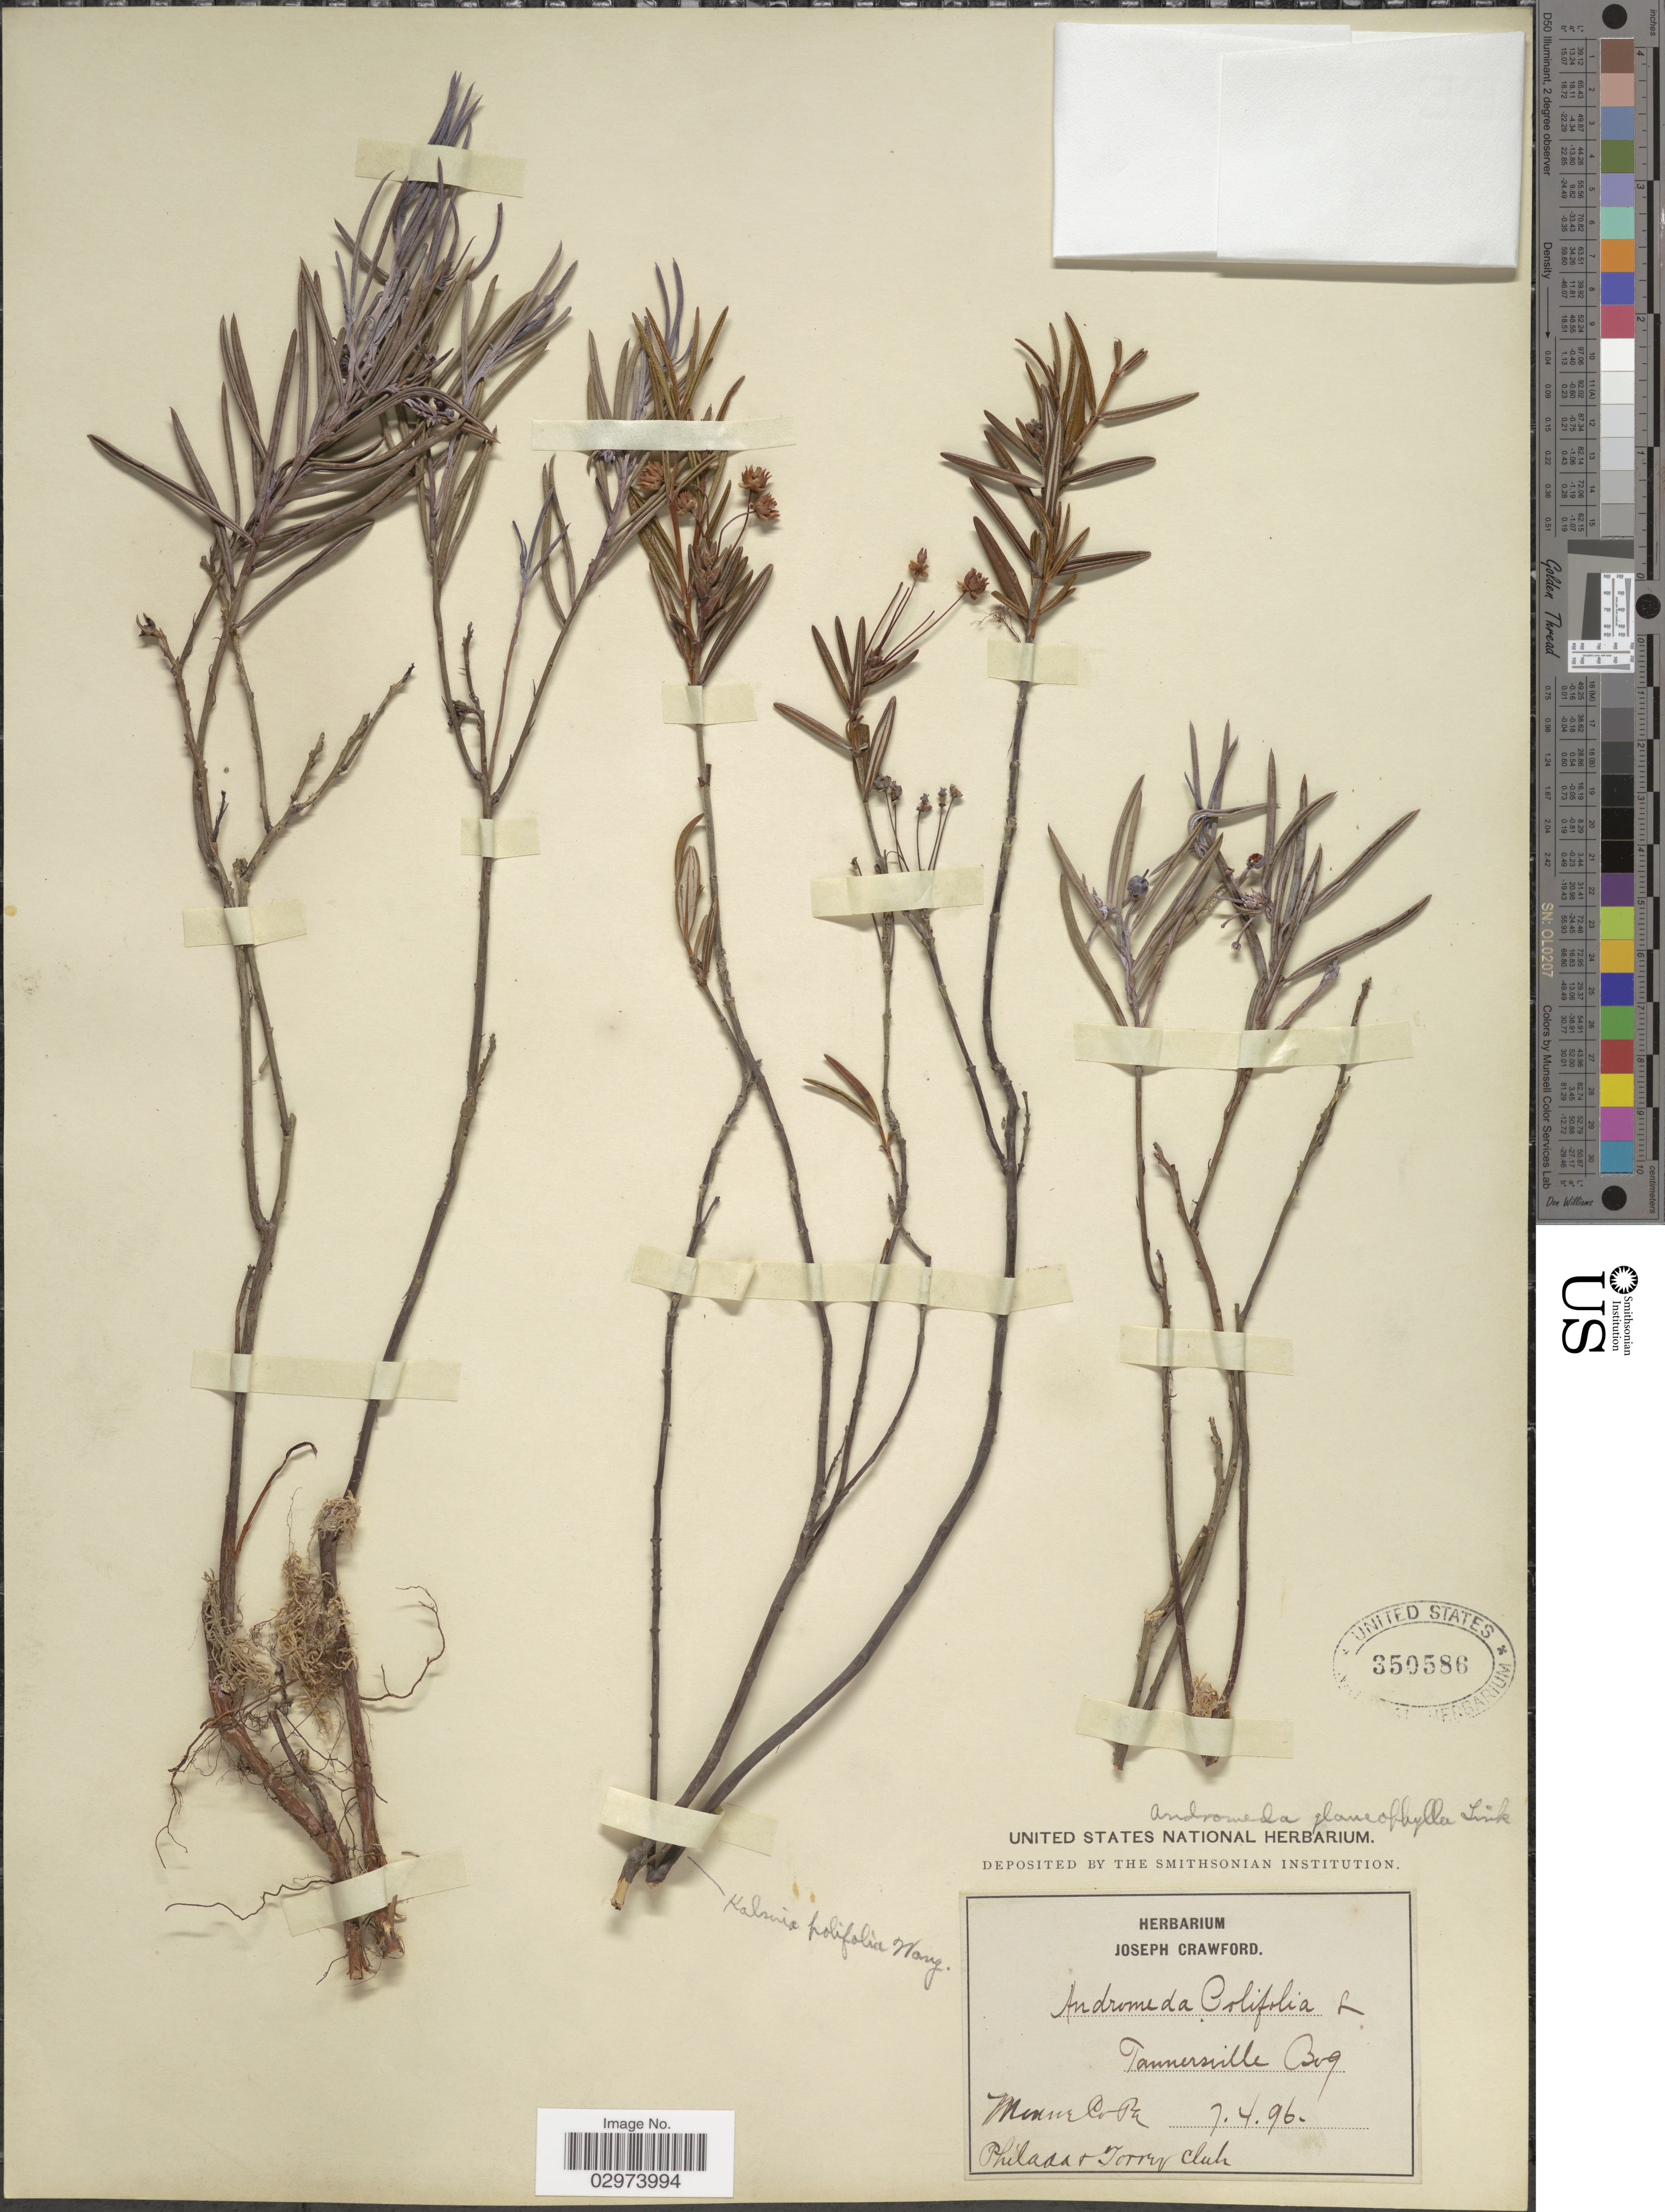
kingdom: Plantae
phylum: Tracheophyta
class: Magnoliopsida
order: Ericales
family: Ericaceae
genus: Andromeda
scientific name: Andromeda polifolia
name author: L.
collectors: ex herb. Joseph Crawford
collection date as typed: Transcribed d/m/y: 4/7/96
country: United States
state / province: Pennsylvania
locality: Tannersville Bog. Monroe Co., Pa.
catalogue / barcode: US 350586